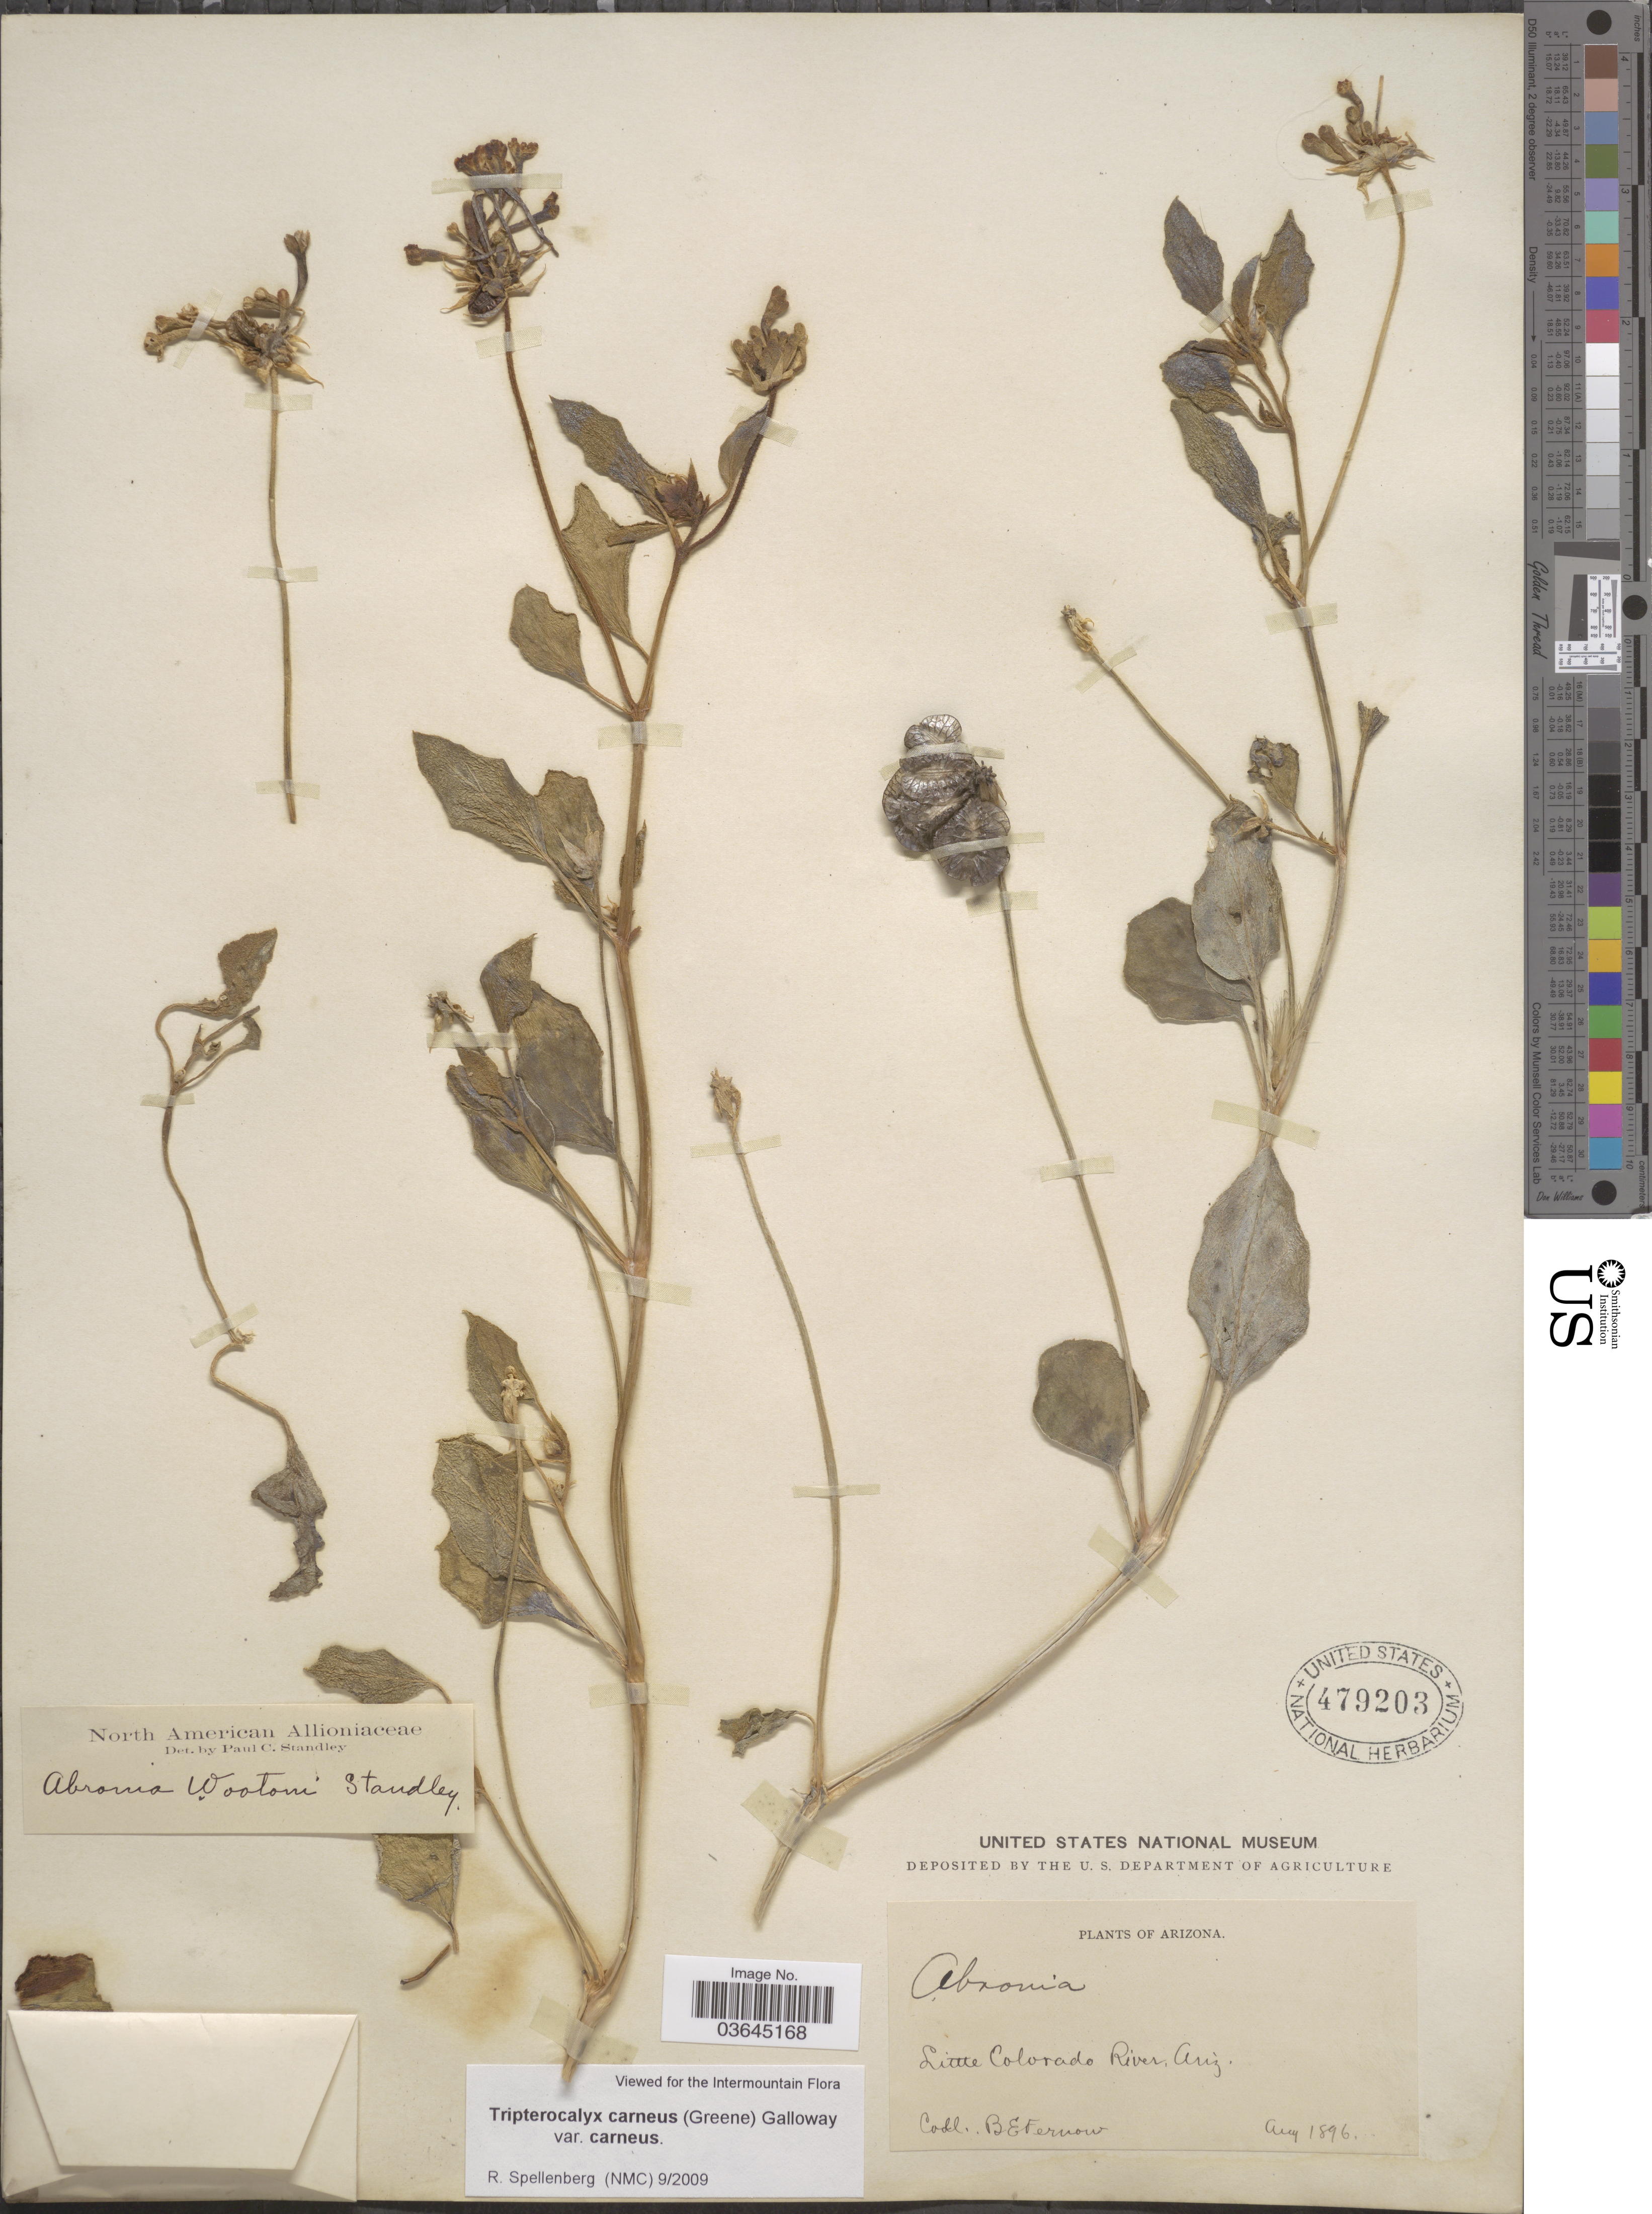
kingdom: Plantae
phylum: Tracheophyta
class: Magnoliopsida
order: Caryophyllales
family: Nyctaginaceae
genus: Tripterocalyx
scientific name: Tripterocalyx carneus var. carneus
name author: (Greene) L.A. Galloway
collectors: B. Fernow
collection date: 1896-08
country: United States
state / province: Arizona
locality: Little Colorado River.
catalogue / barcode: US 479203